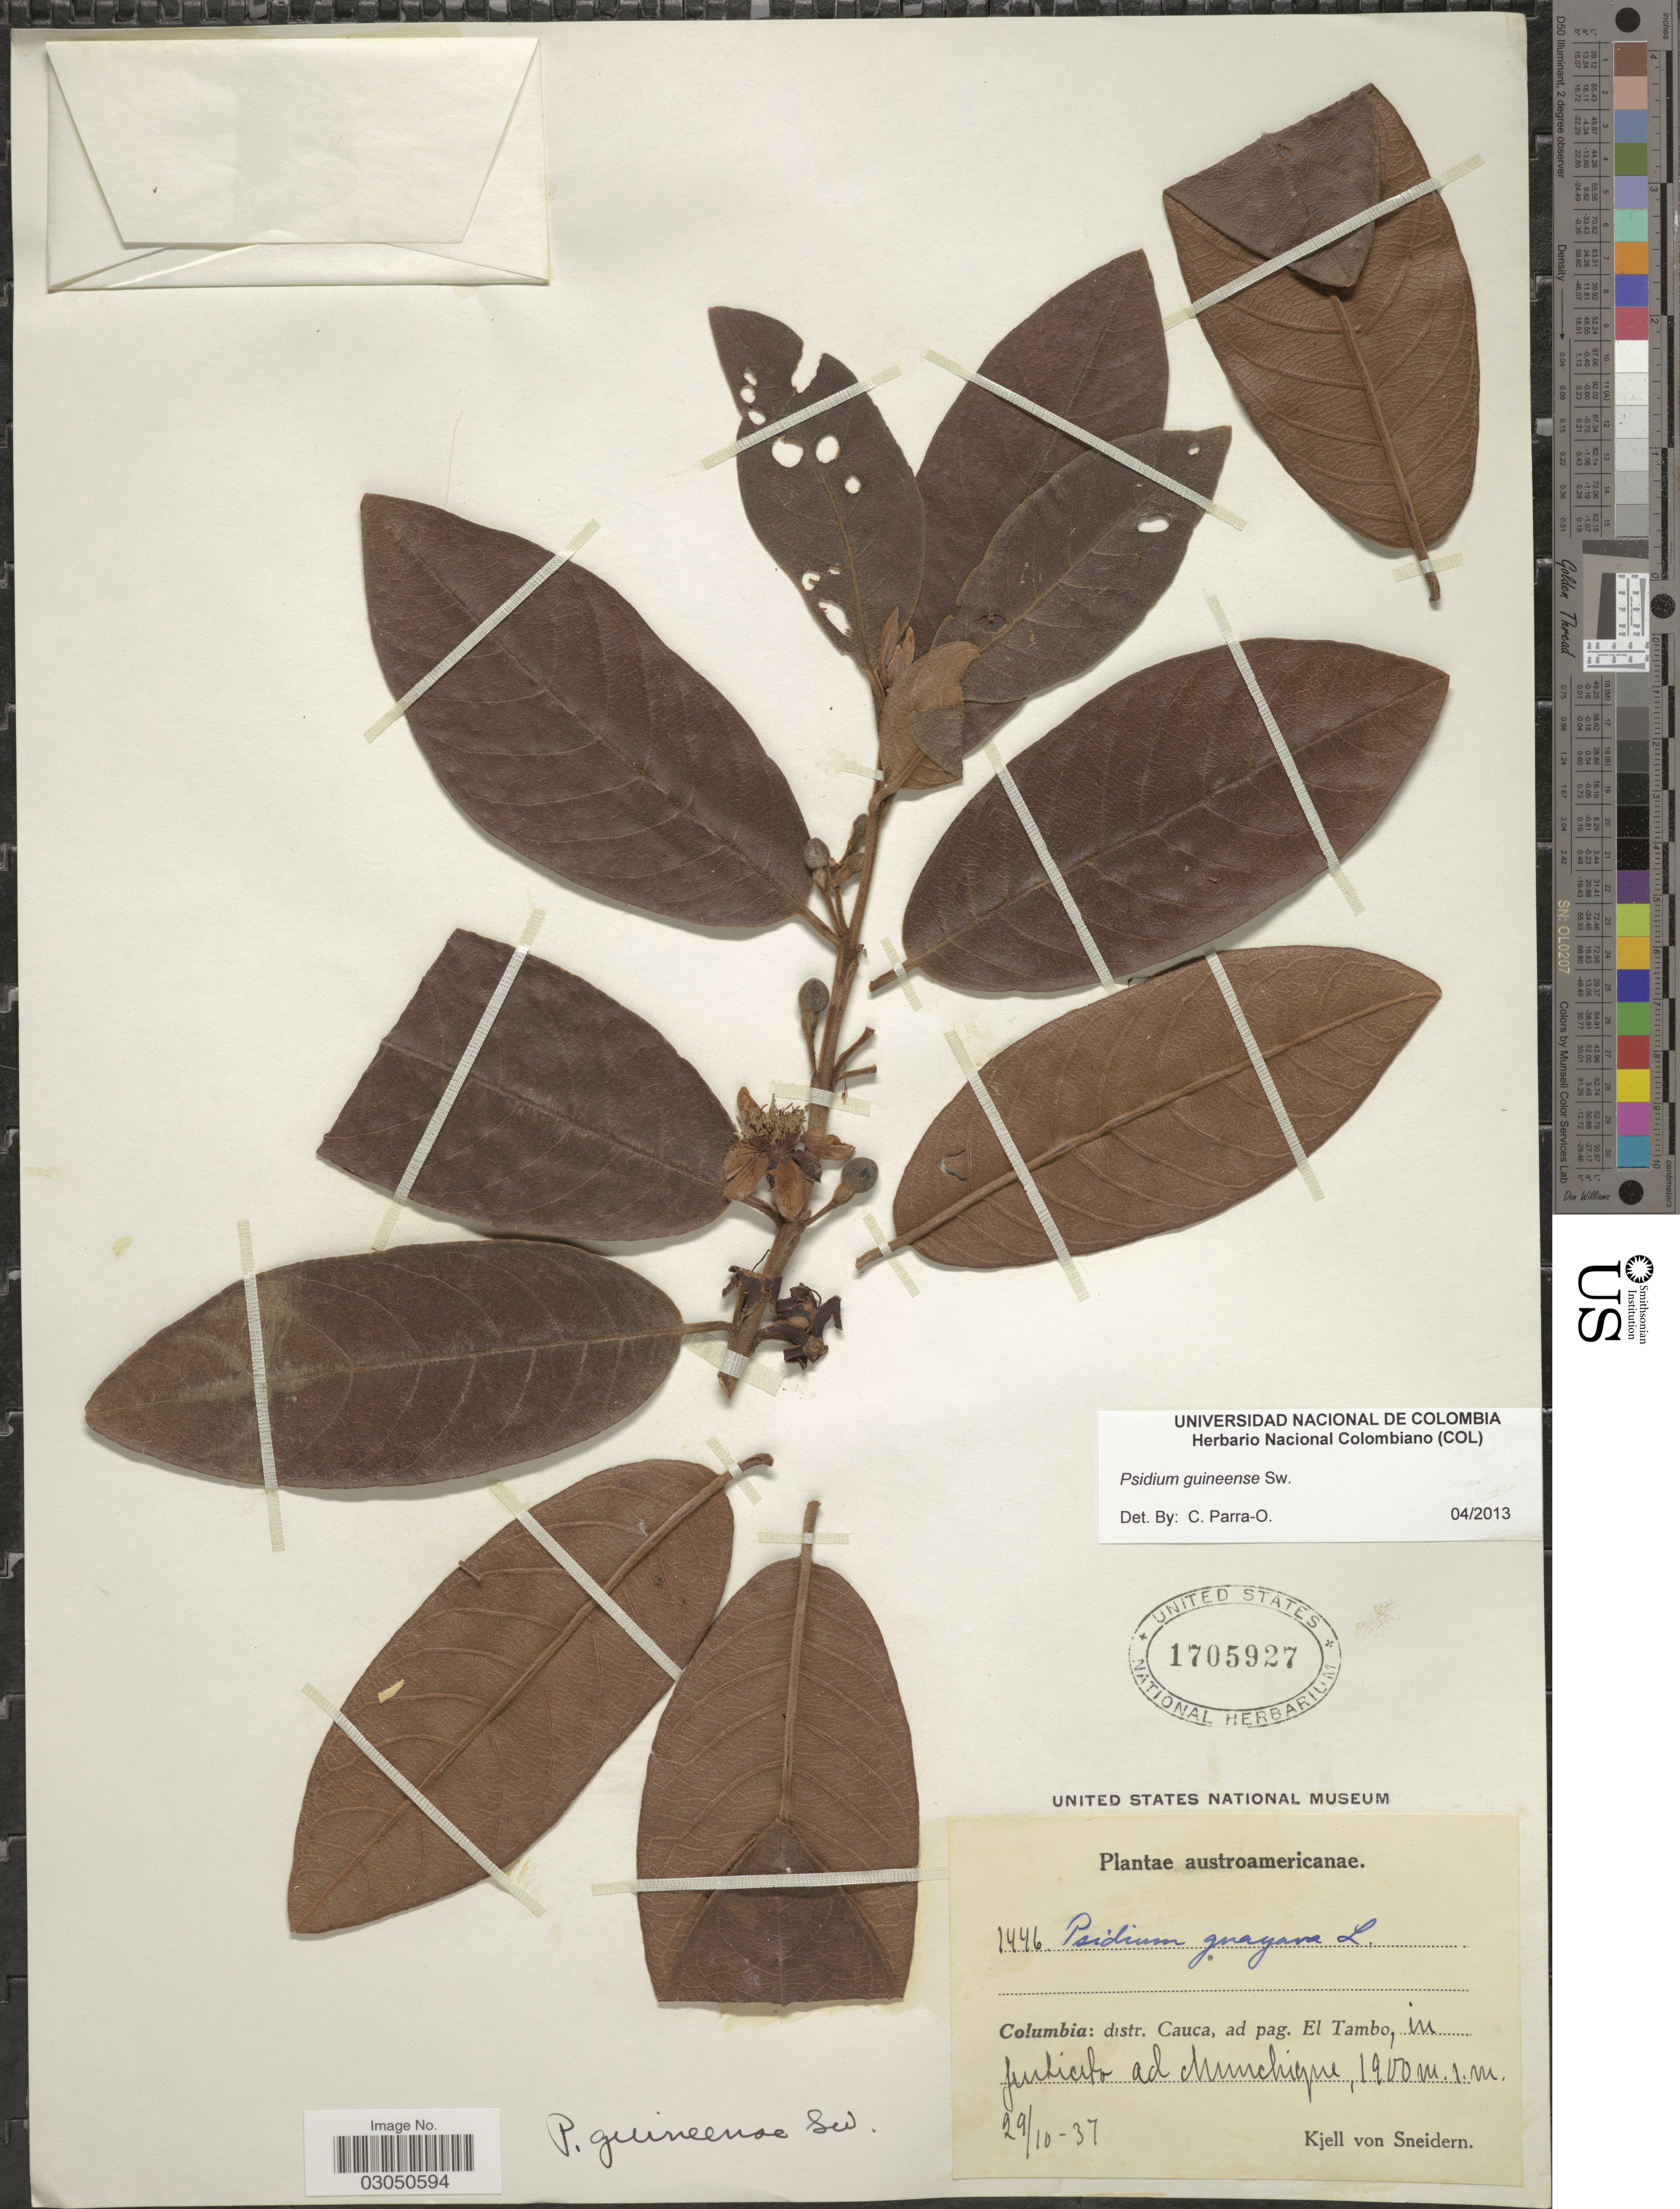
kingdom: Plantae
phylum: Tracheophyta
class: Magnoliopsida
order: Myrtales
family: Myrtaceae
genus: Psidium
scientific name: Psidium guineense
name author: Sw.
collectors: K. von Sneidern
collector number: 1446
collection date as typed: Transcribed d/m/y: 29/10/37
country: Colombia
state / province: Cauca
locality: Distr. Cauca, ad pag. El Tambo, in fruticito ad Munchique.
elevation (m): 1900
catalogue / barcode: US 1705927